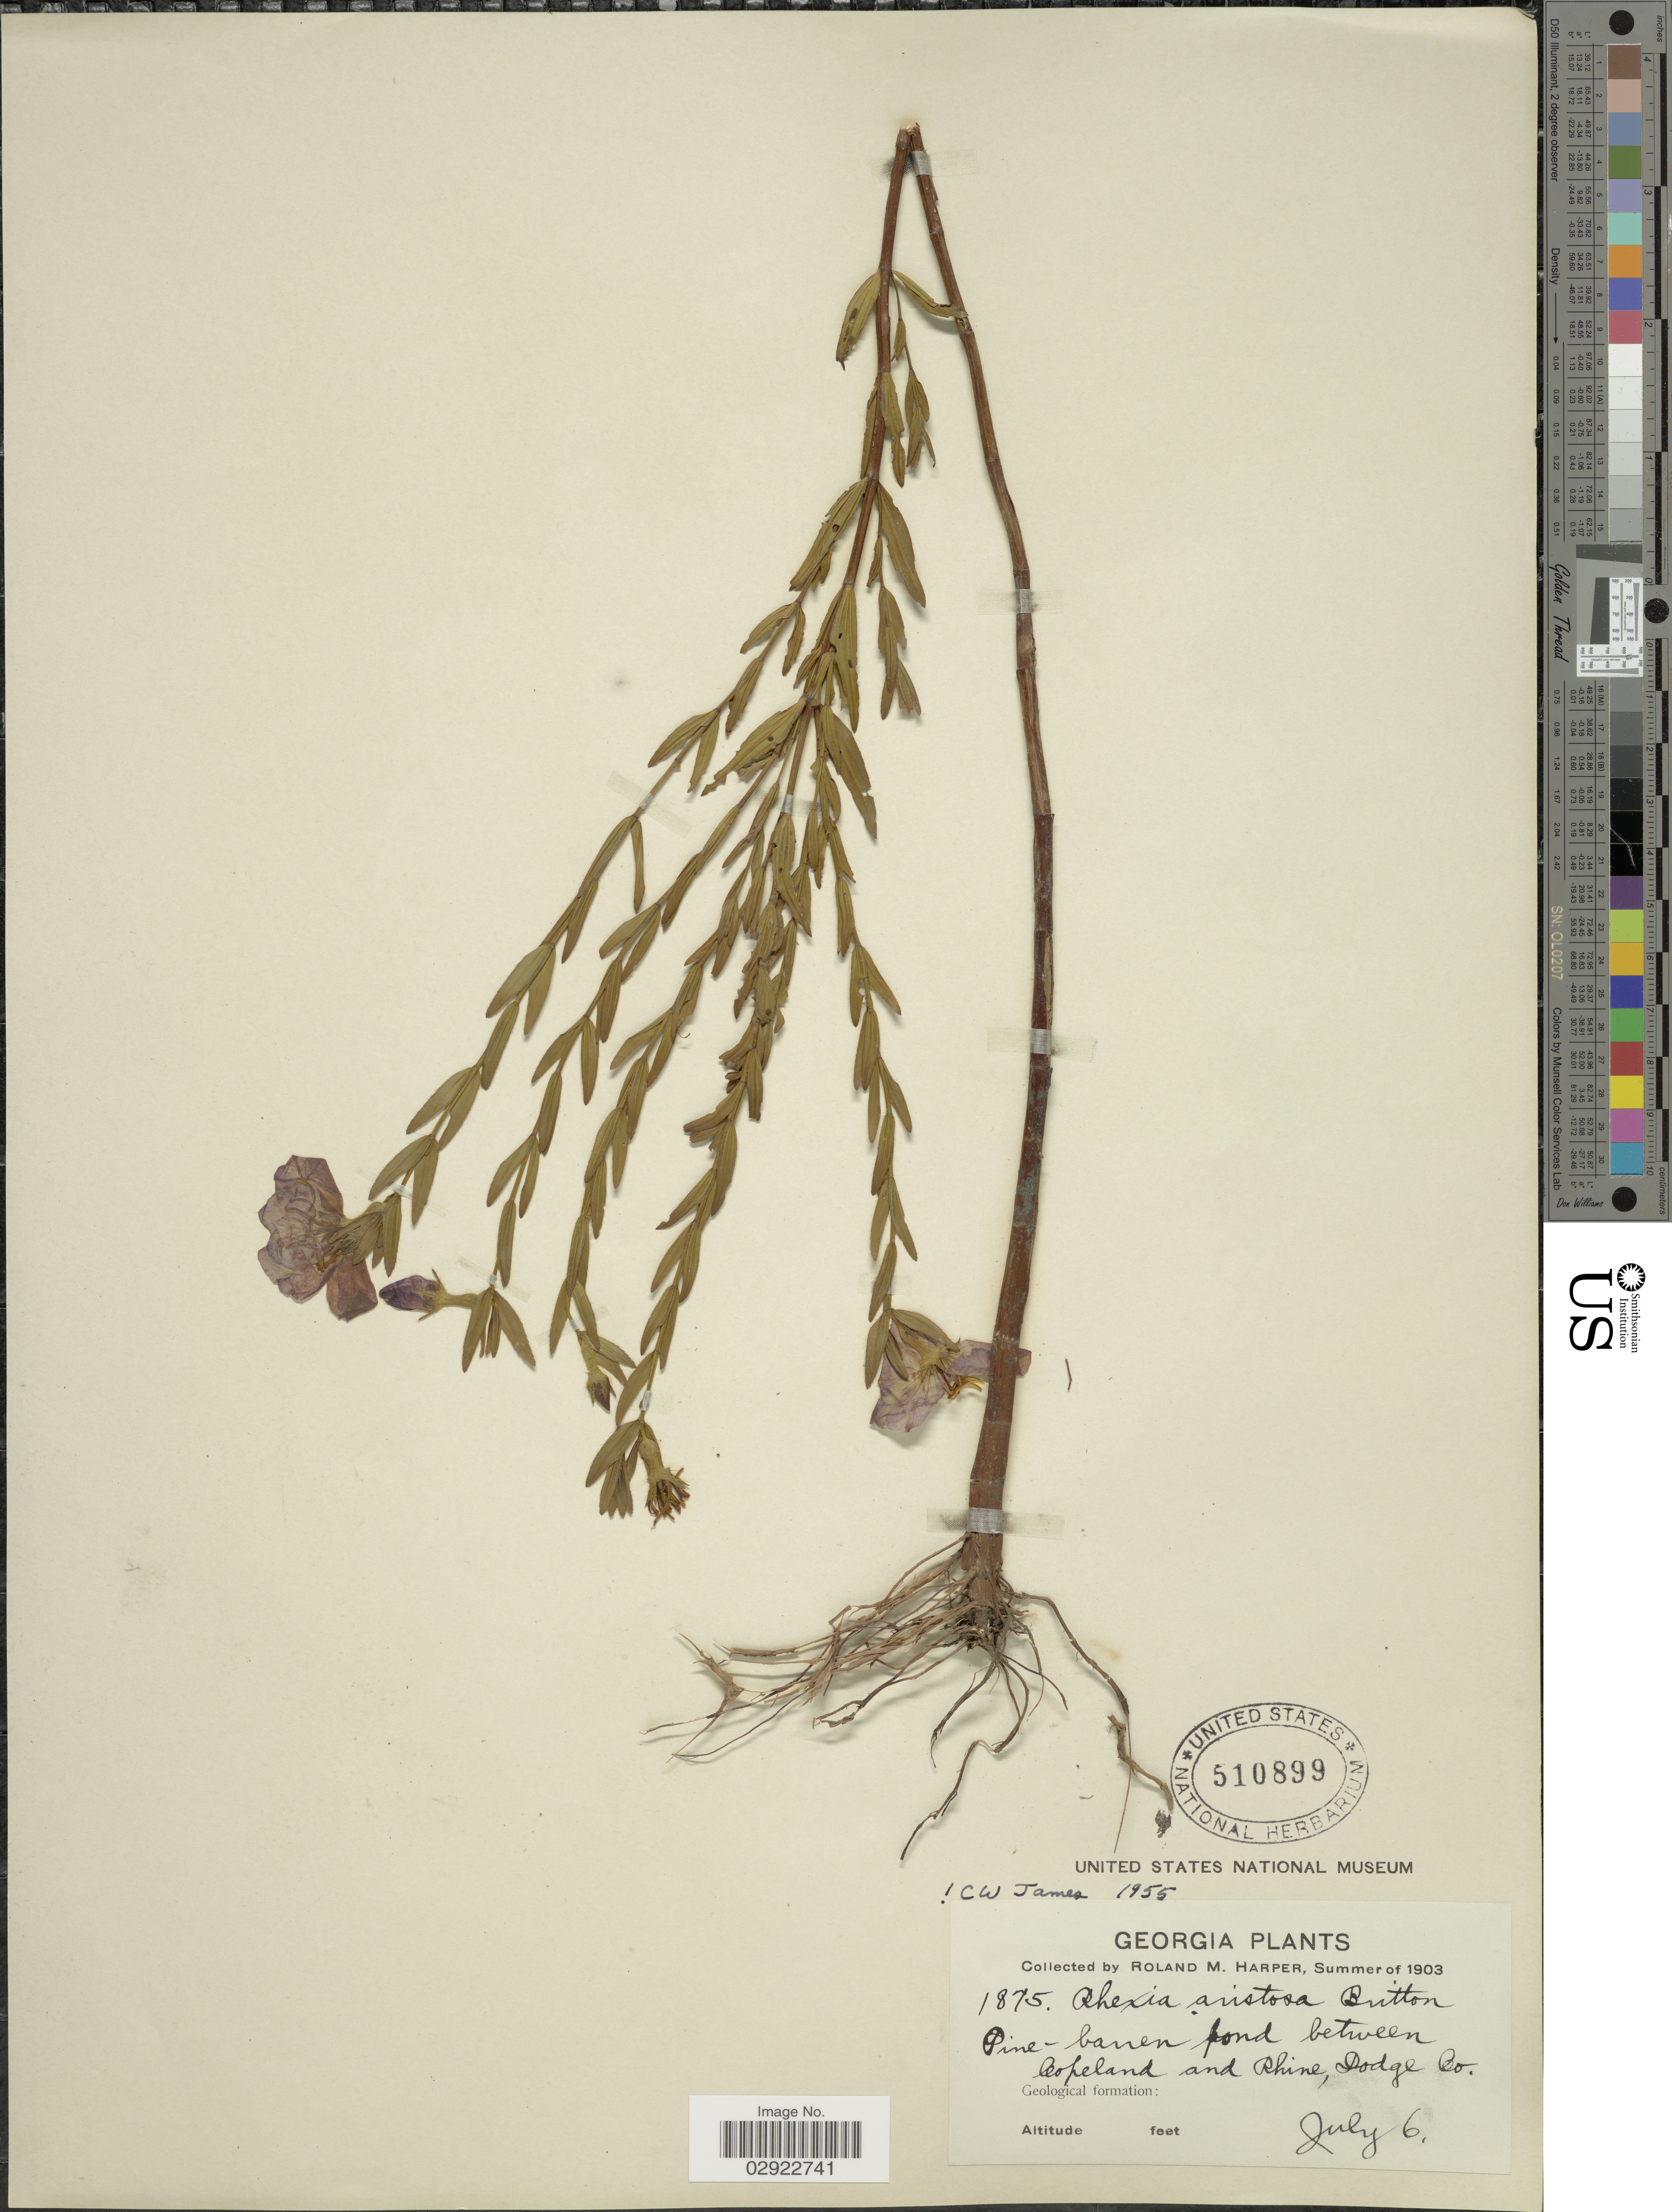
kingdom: Plantae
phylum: Tracheophyta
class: Magnoliopsida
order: Myrtales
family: Melastomataceae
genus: Rhexia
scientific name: Rhexia aristosa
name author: Britton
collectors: R. M. Harper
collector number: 1875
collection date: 1903-07-06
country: United States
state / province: Georgia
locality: Between Copeland and Rhine, Dodge Co.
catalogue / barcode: US 510899